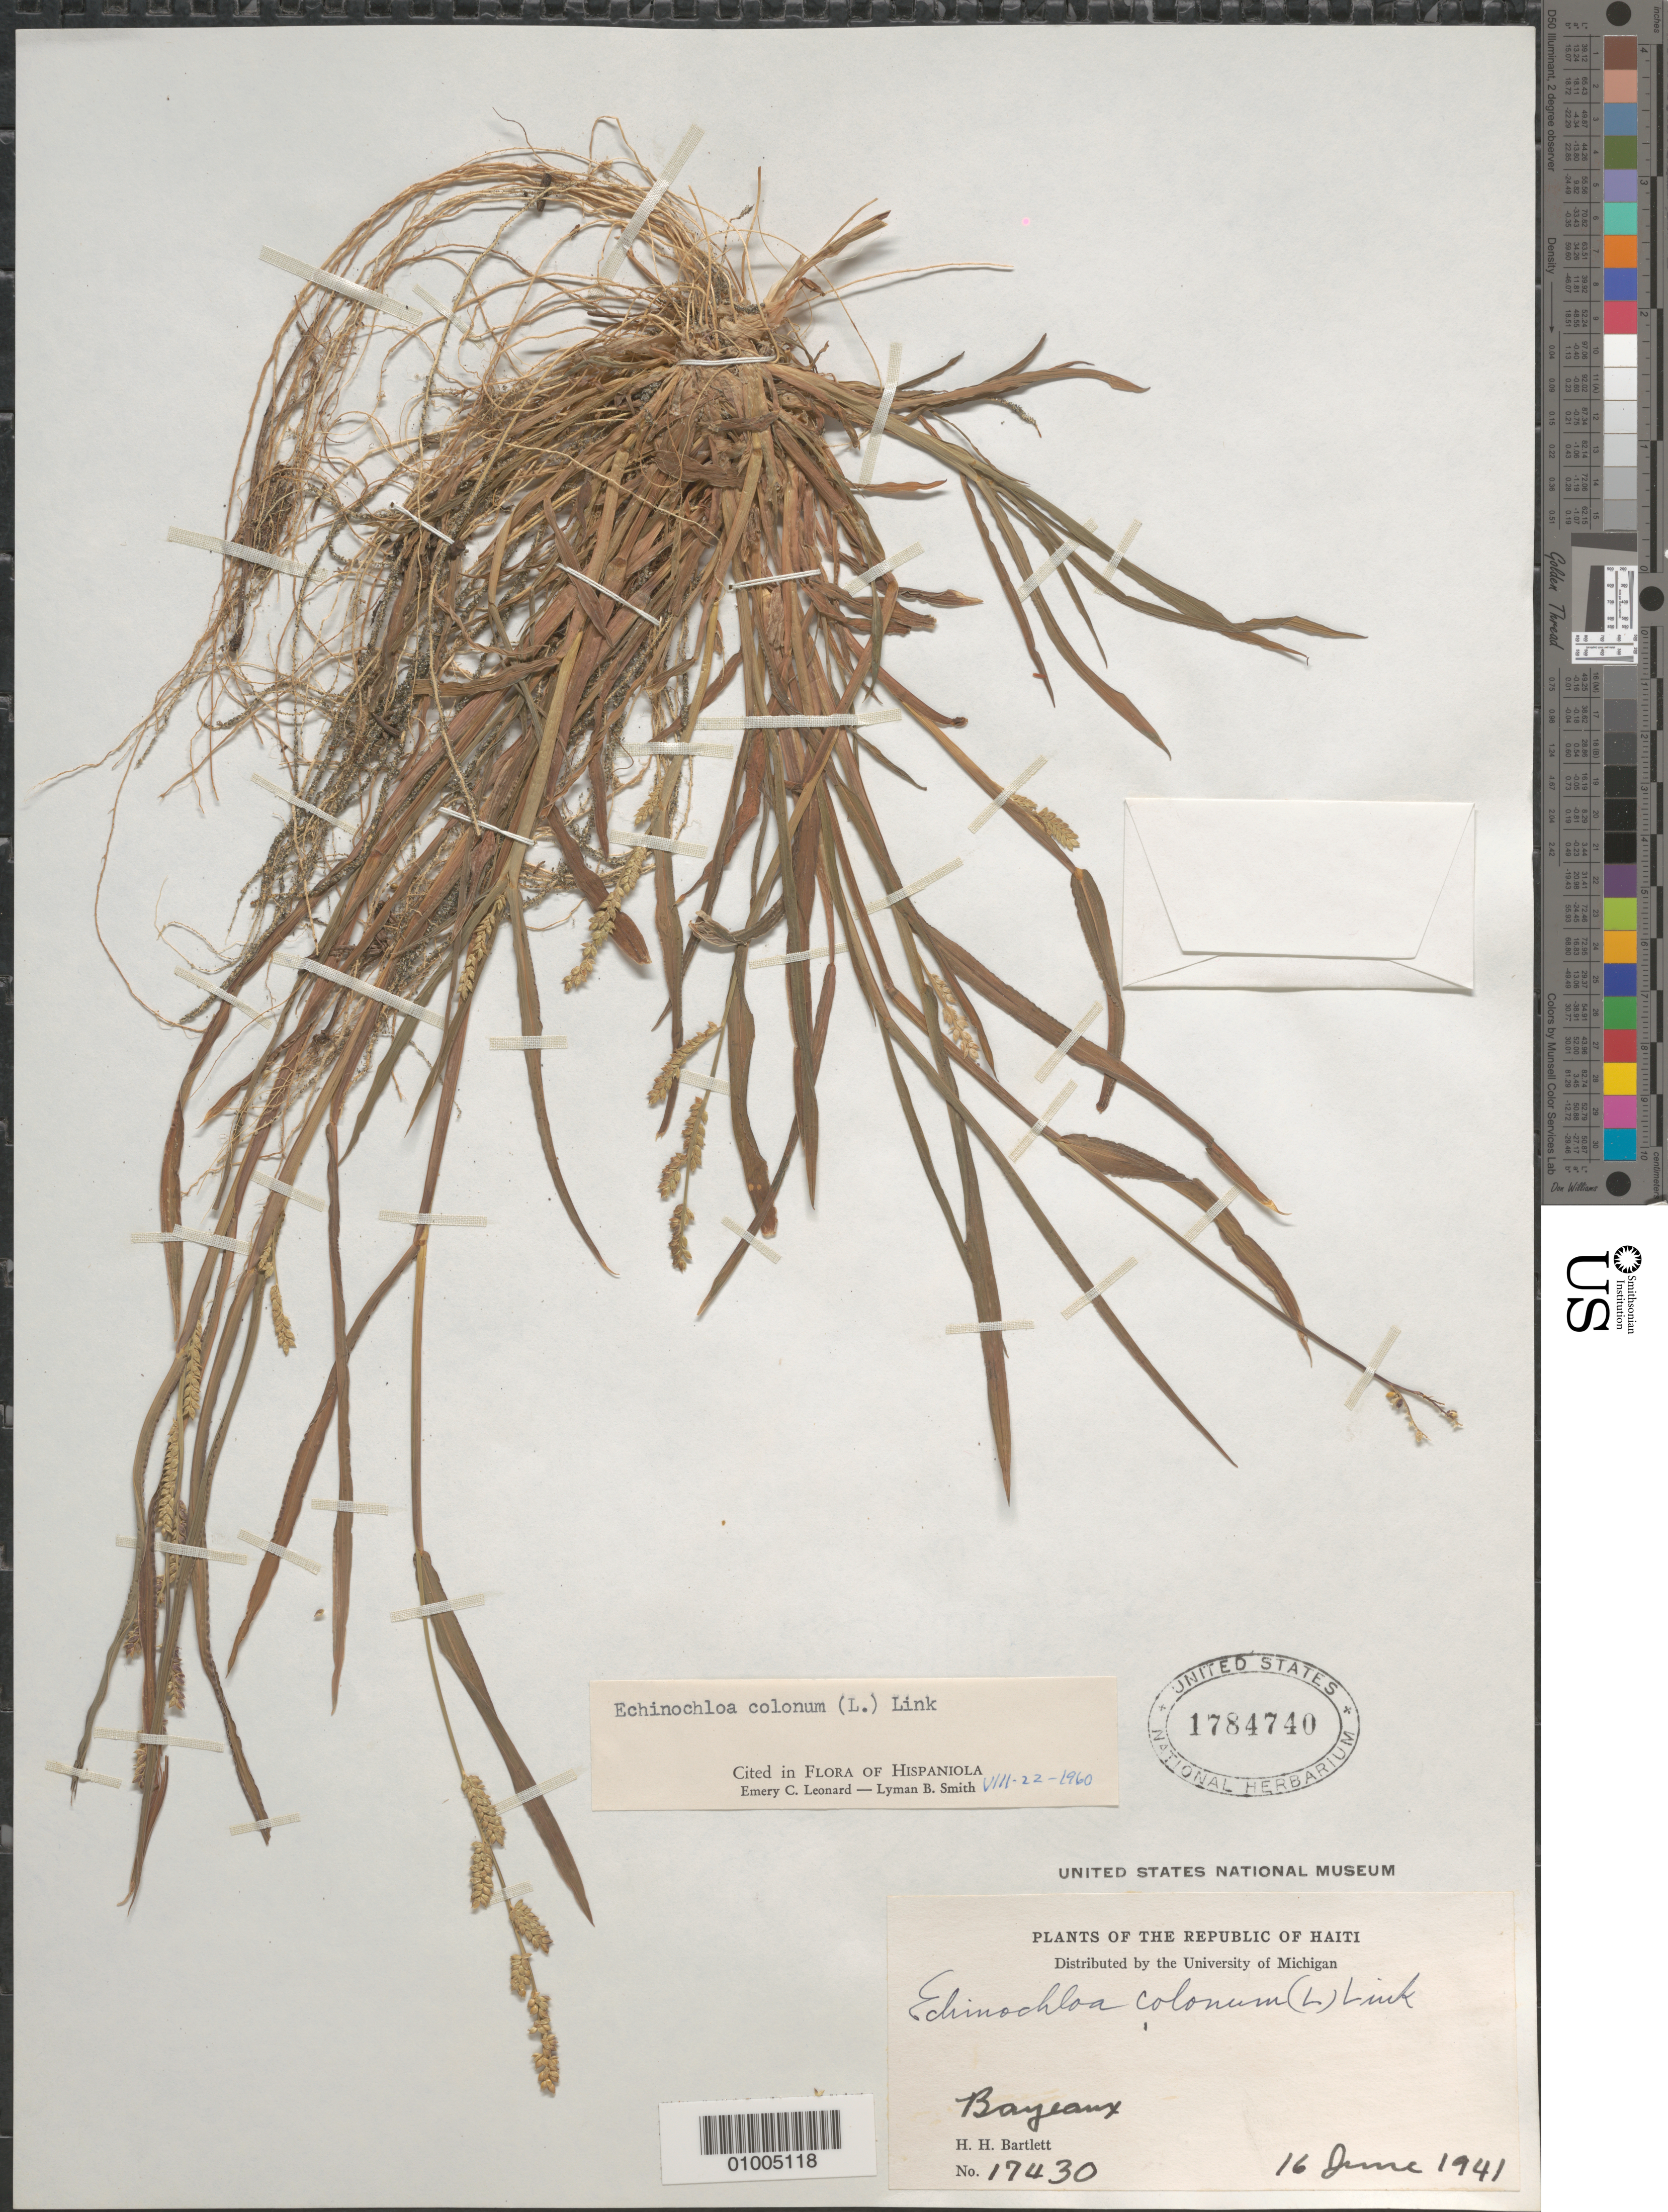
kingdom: Plantae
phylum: Tracheophyta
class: Liliopsida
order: Poales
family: Poaceae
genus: Echinochloa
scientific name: Echinochloa colona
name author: (L.) Link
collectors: H. H. Bartlett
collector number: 17430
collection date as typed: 16 Jun 1941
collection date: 1941-06-16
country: Haiti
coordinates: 0 N, 0 E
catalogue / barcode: US 1784740